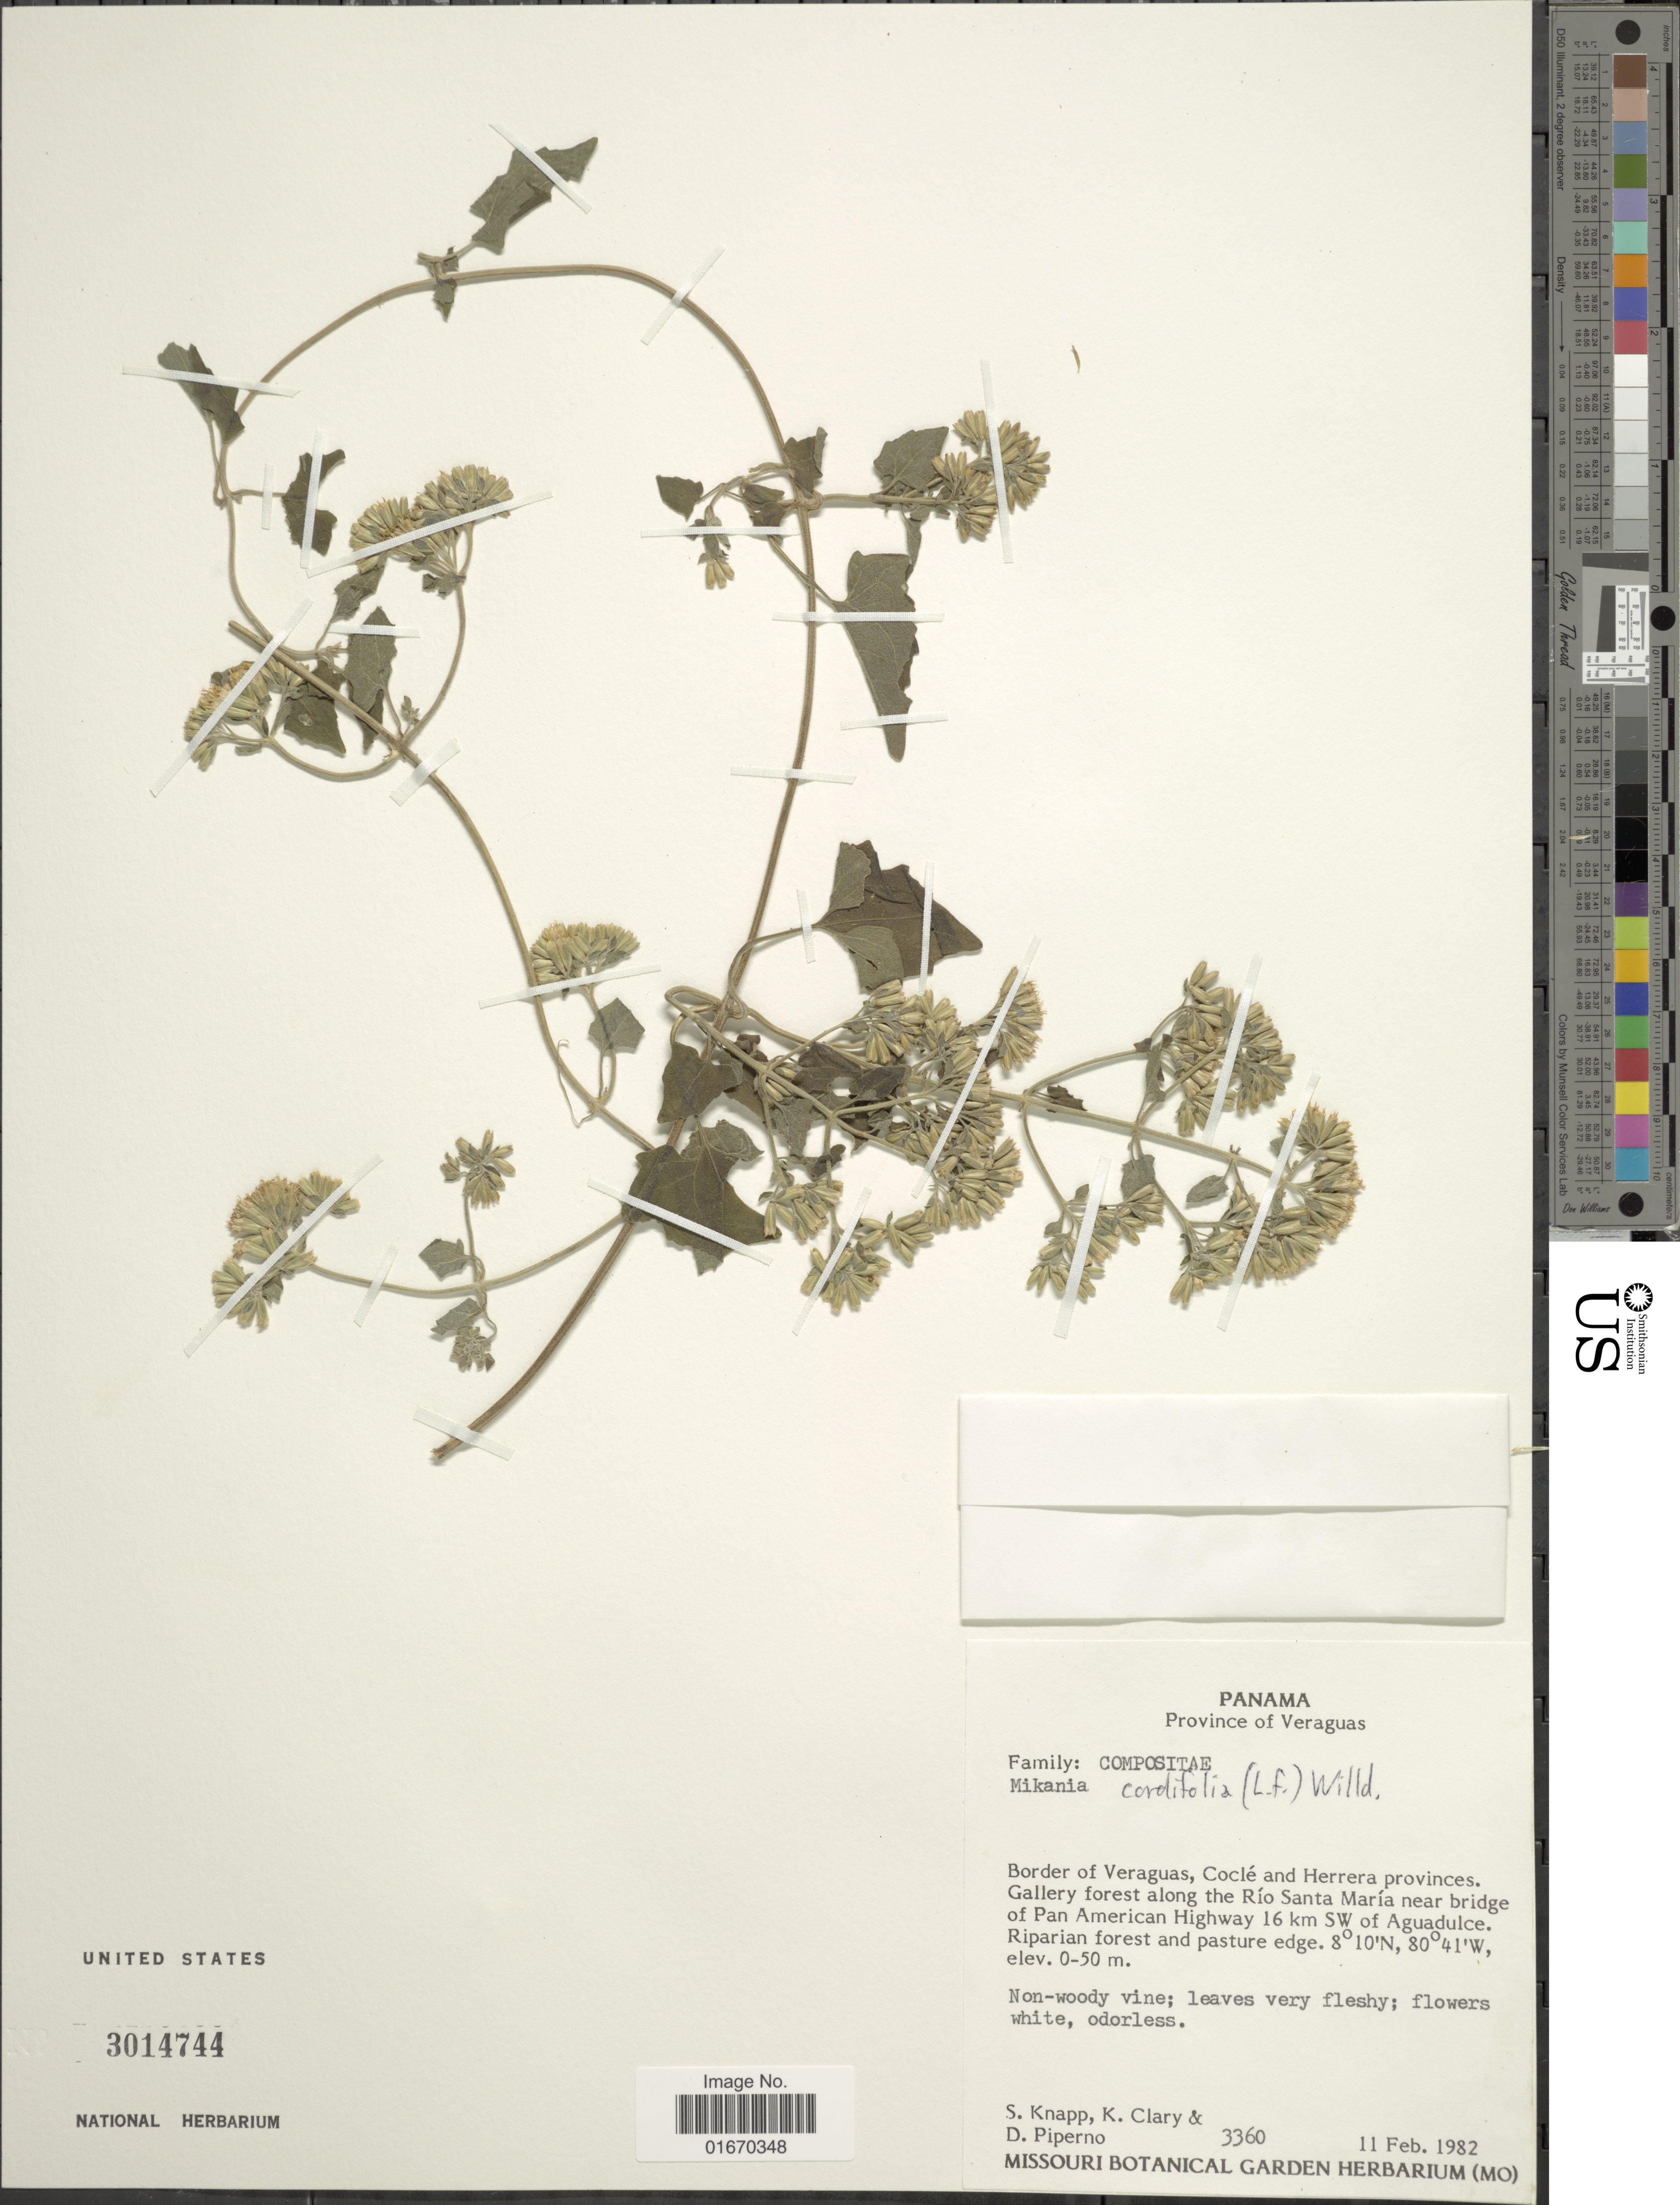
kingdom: Plantae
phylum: Tracheophyta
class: Magnoliopsida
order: Asterales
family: Asteraceae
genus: Mikania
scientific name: Mikania cordifolia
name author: Kunth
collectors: S. Knapp, K. Clary & D. Piperno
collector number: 3360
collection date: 1982-02-11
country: Panama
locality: Province of Veraguas, Border of Veraguas, Cocle and Herrera provinces, along the Rio Santa Maria near bridge of Pan American Highway 16 km SW of Aguadulce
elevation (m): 0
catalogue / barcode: US 3014744